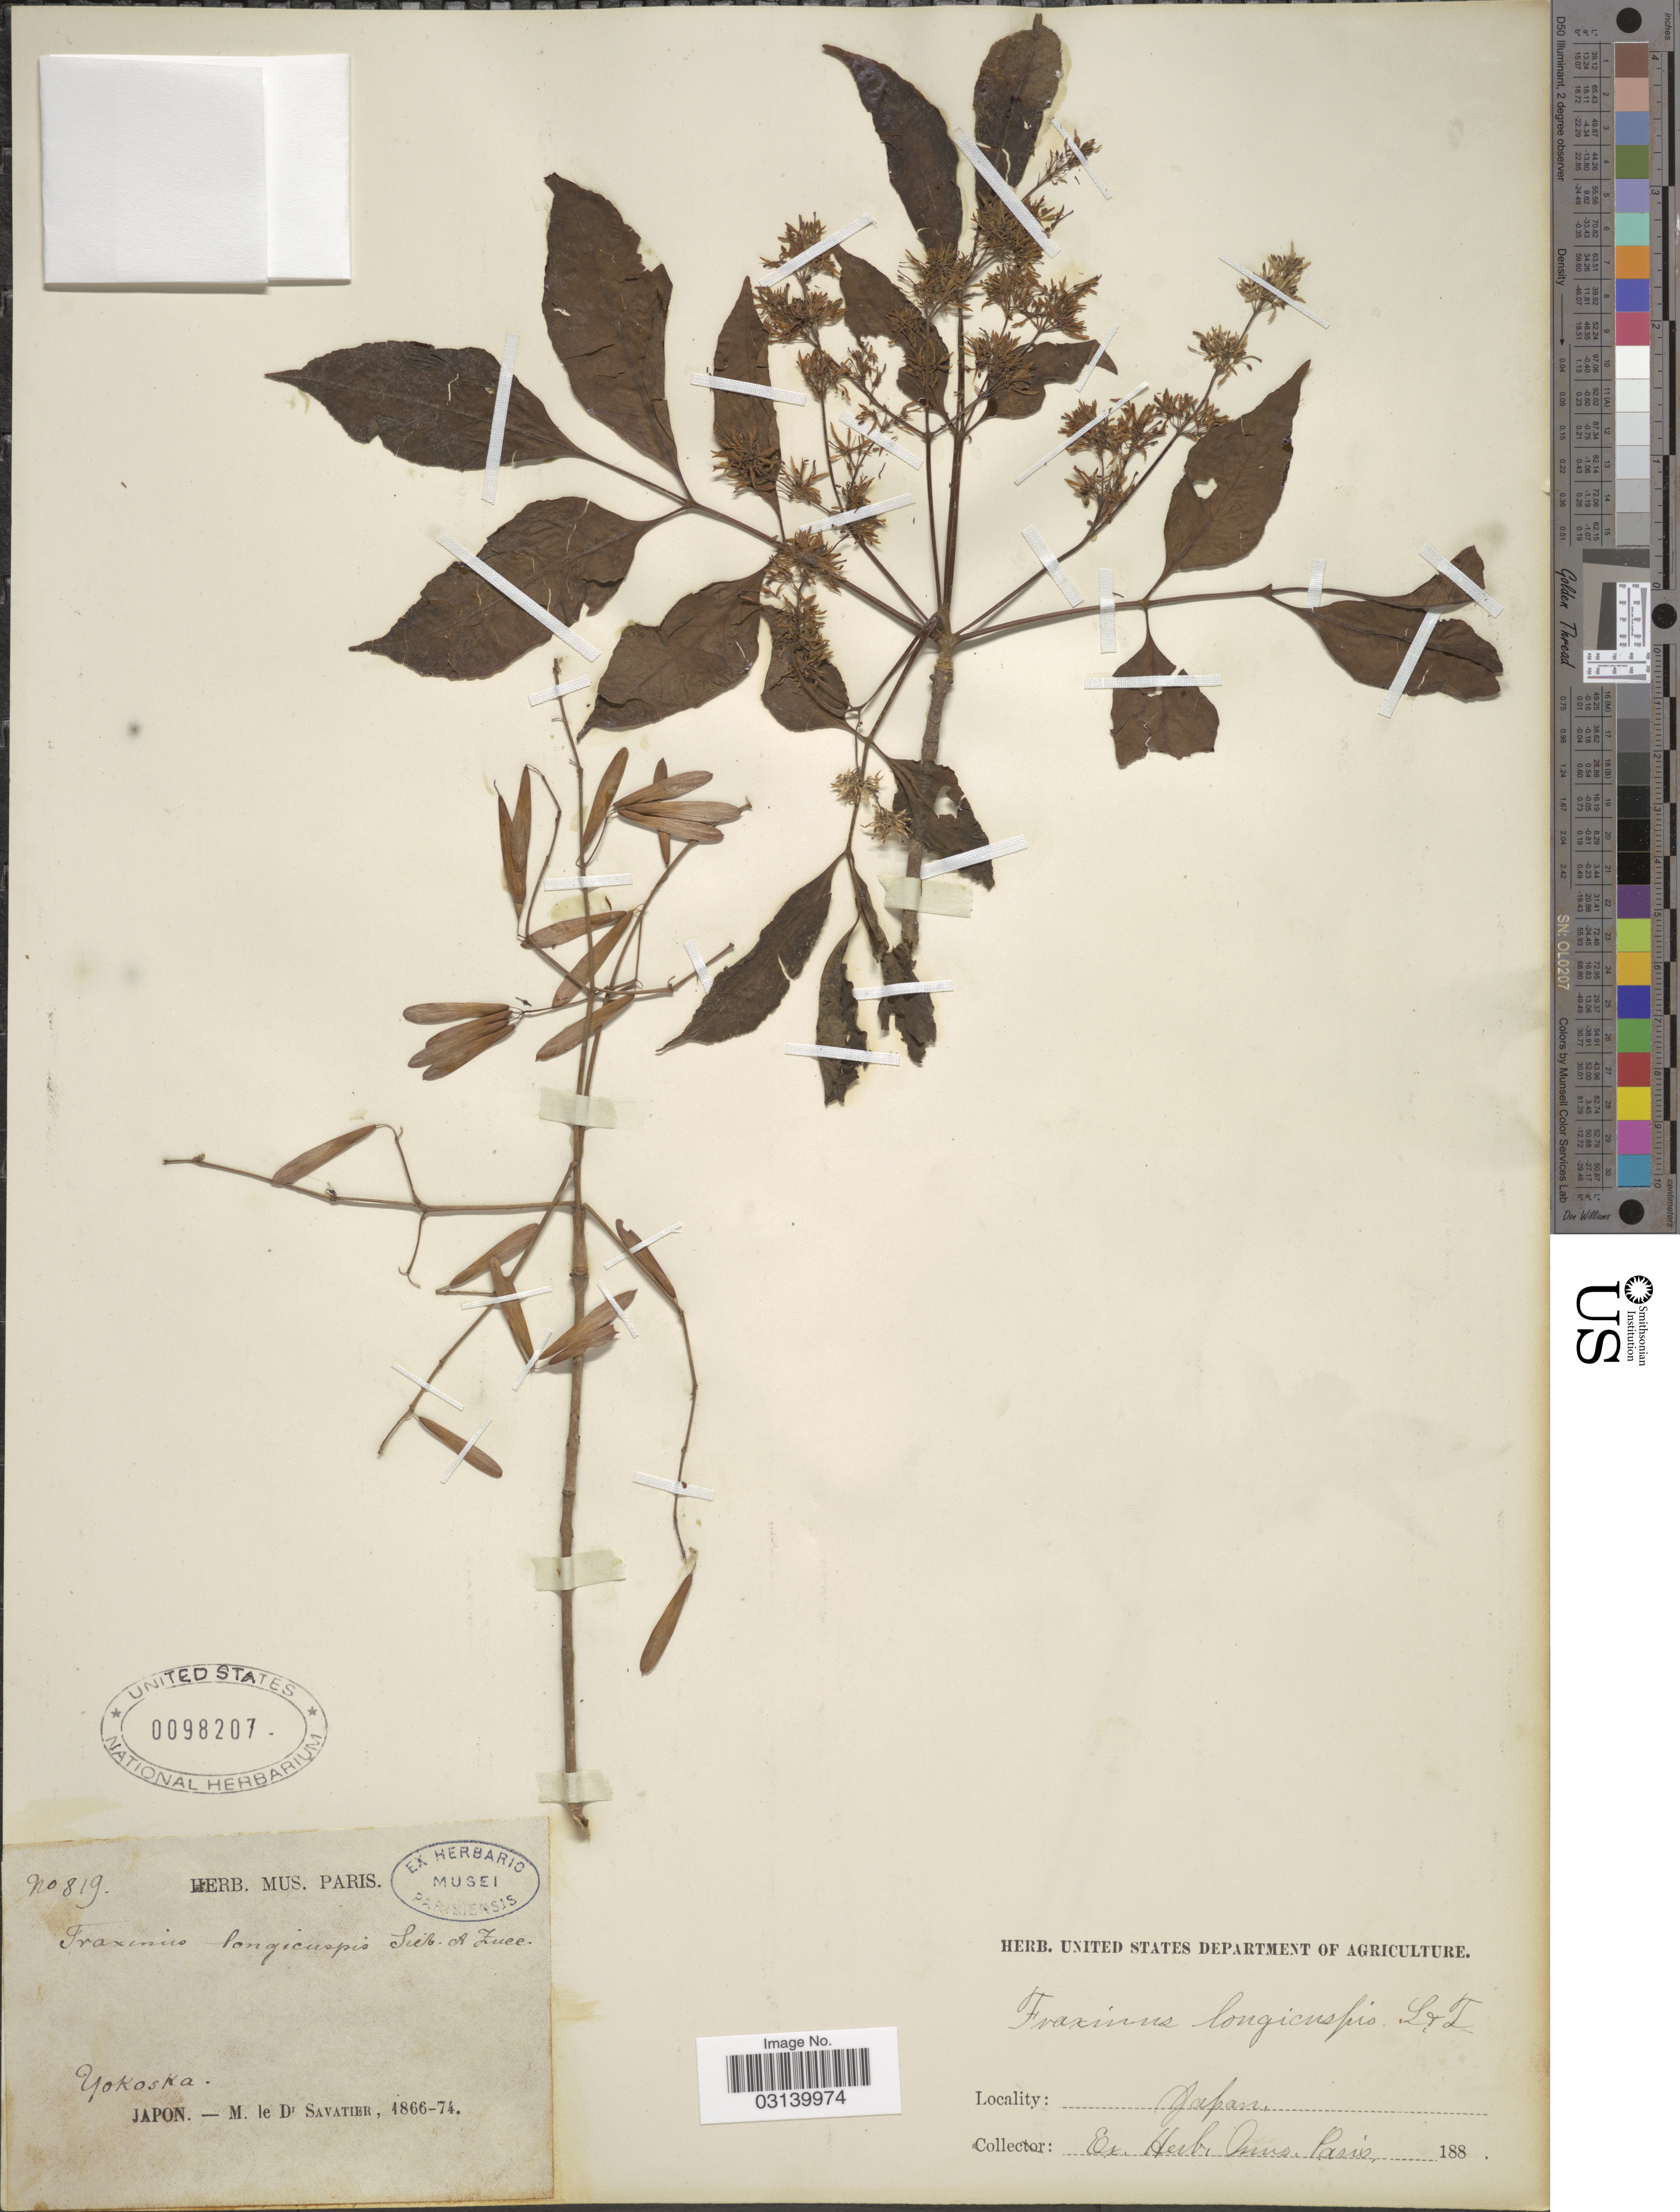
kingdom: Plantae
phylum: Tracheophyta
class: Magnoliopsida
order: Lamiales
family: Oleaceae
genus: Fraxinus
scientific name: Fraxinus longicuspis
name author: Siebold & Zucc.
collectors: M. Savatier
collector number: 819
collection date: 1866/1874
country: Japan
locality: Yokoska.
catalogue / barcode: US 98207